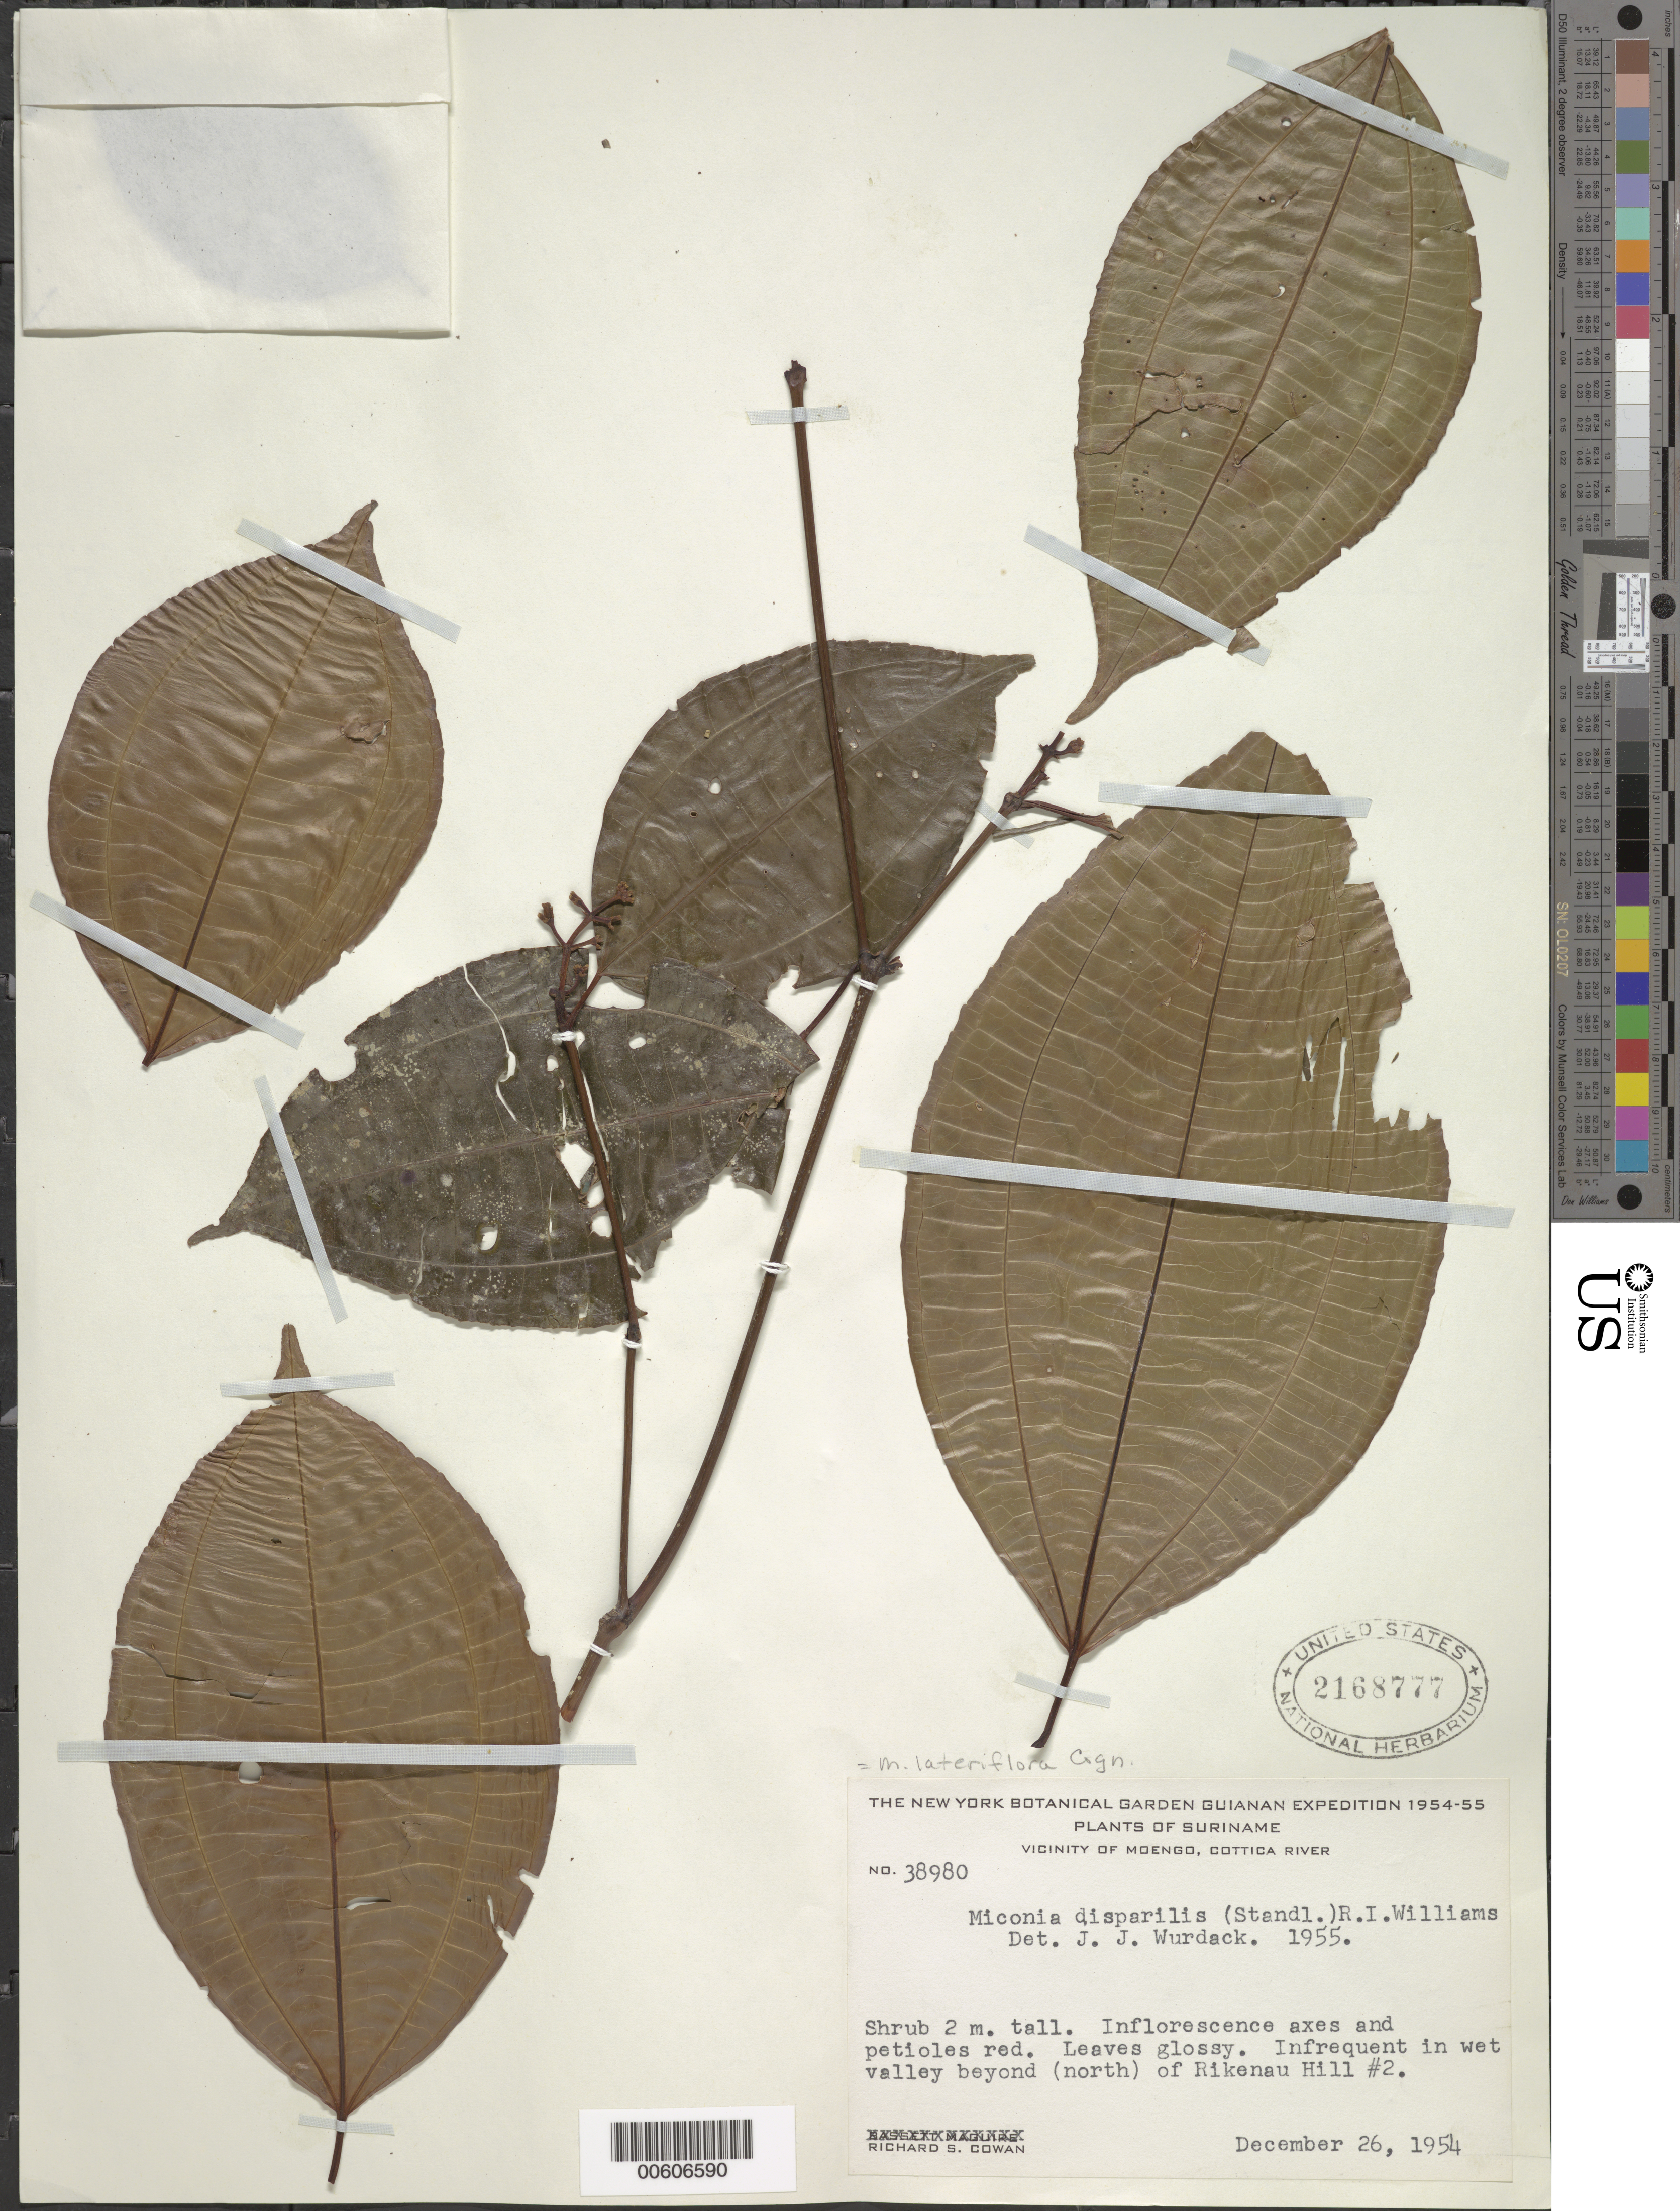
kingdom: Plantae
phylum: Tracheophyta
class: Magnoliopsida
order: Myrtales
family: Melastomataceae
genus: Miconia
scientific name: Miconia lateriflora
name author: Cogn.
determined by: Wurdack, John J., (US), US (UNITED STATES)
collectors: R. S. Cowan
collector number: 38980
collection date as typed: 26-Dec-54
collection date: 1954-12-26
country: Suriname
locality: Cottica R., vic. of Moengo, beyond (north of) Rikenau Hill #2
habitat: Wet valley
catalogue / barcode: US 2168777